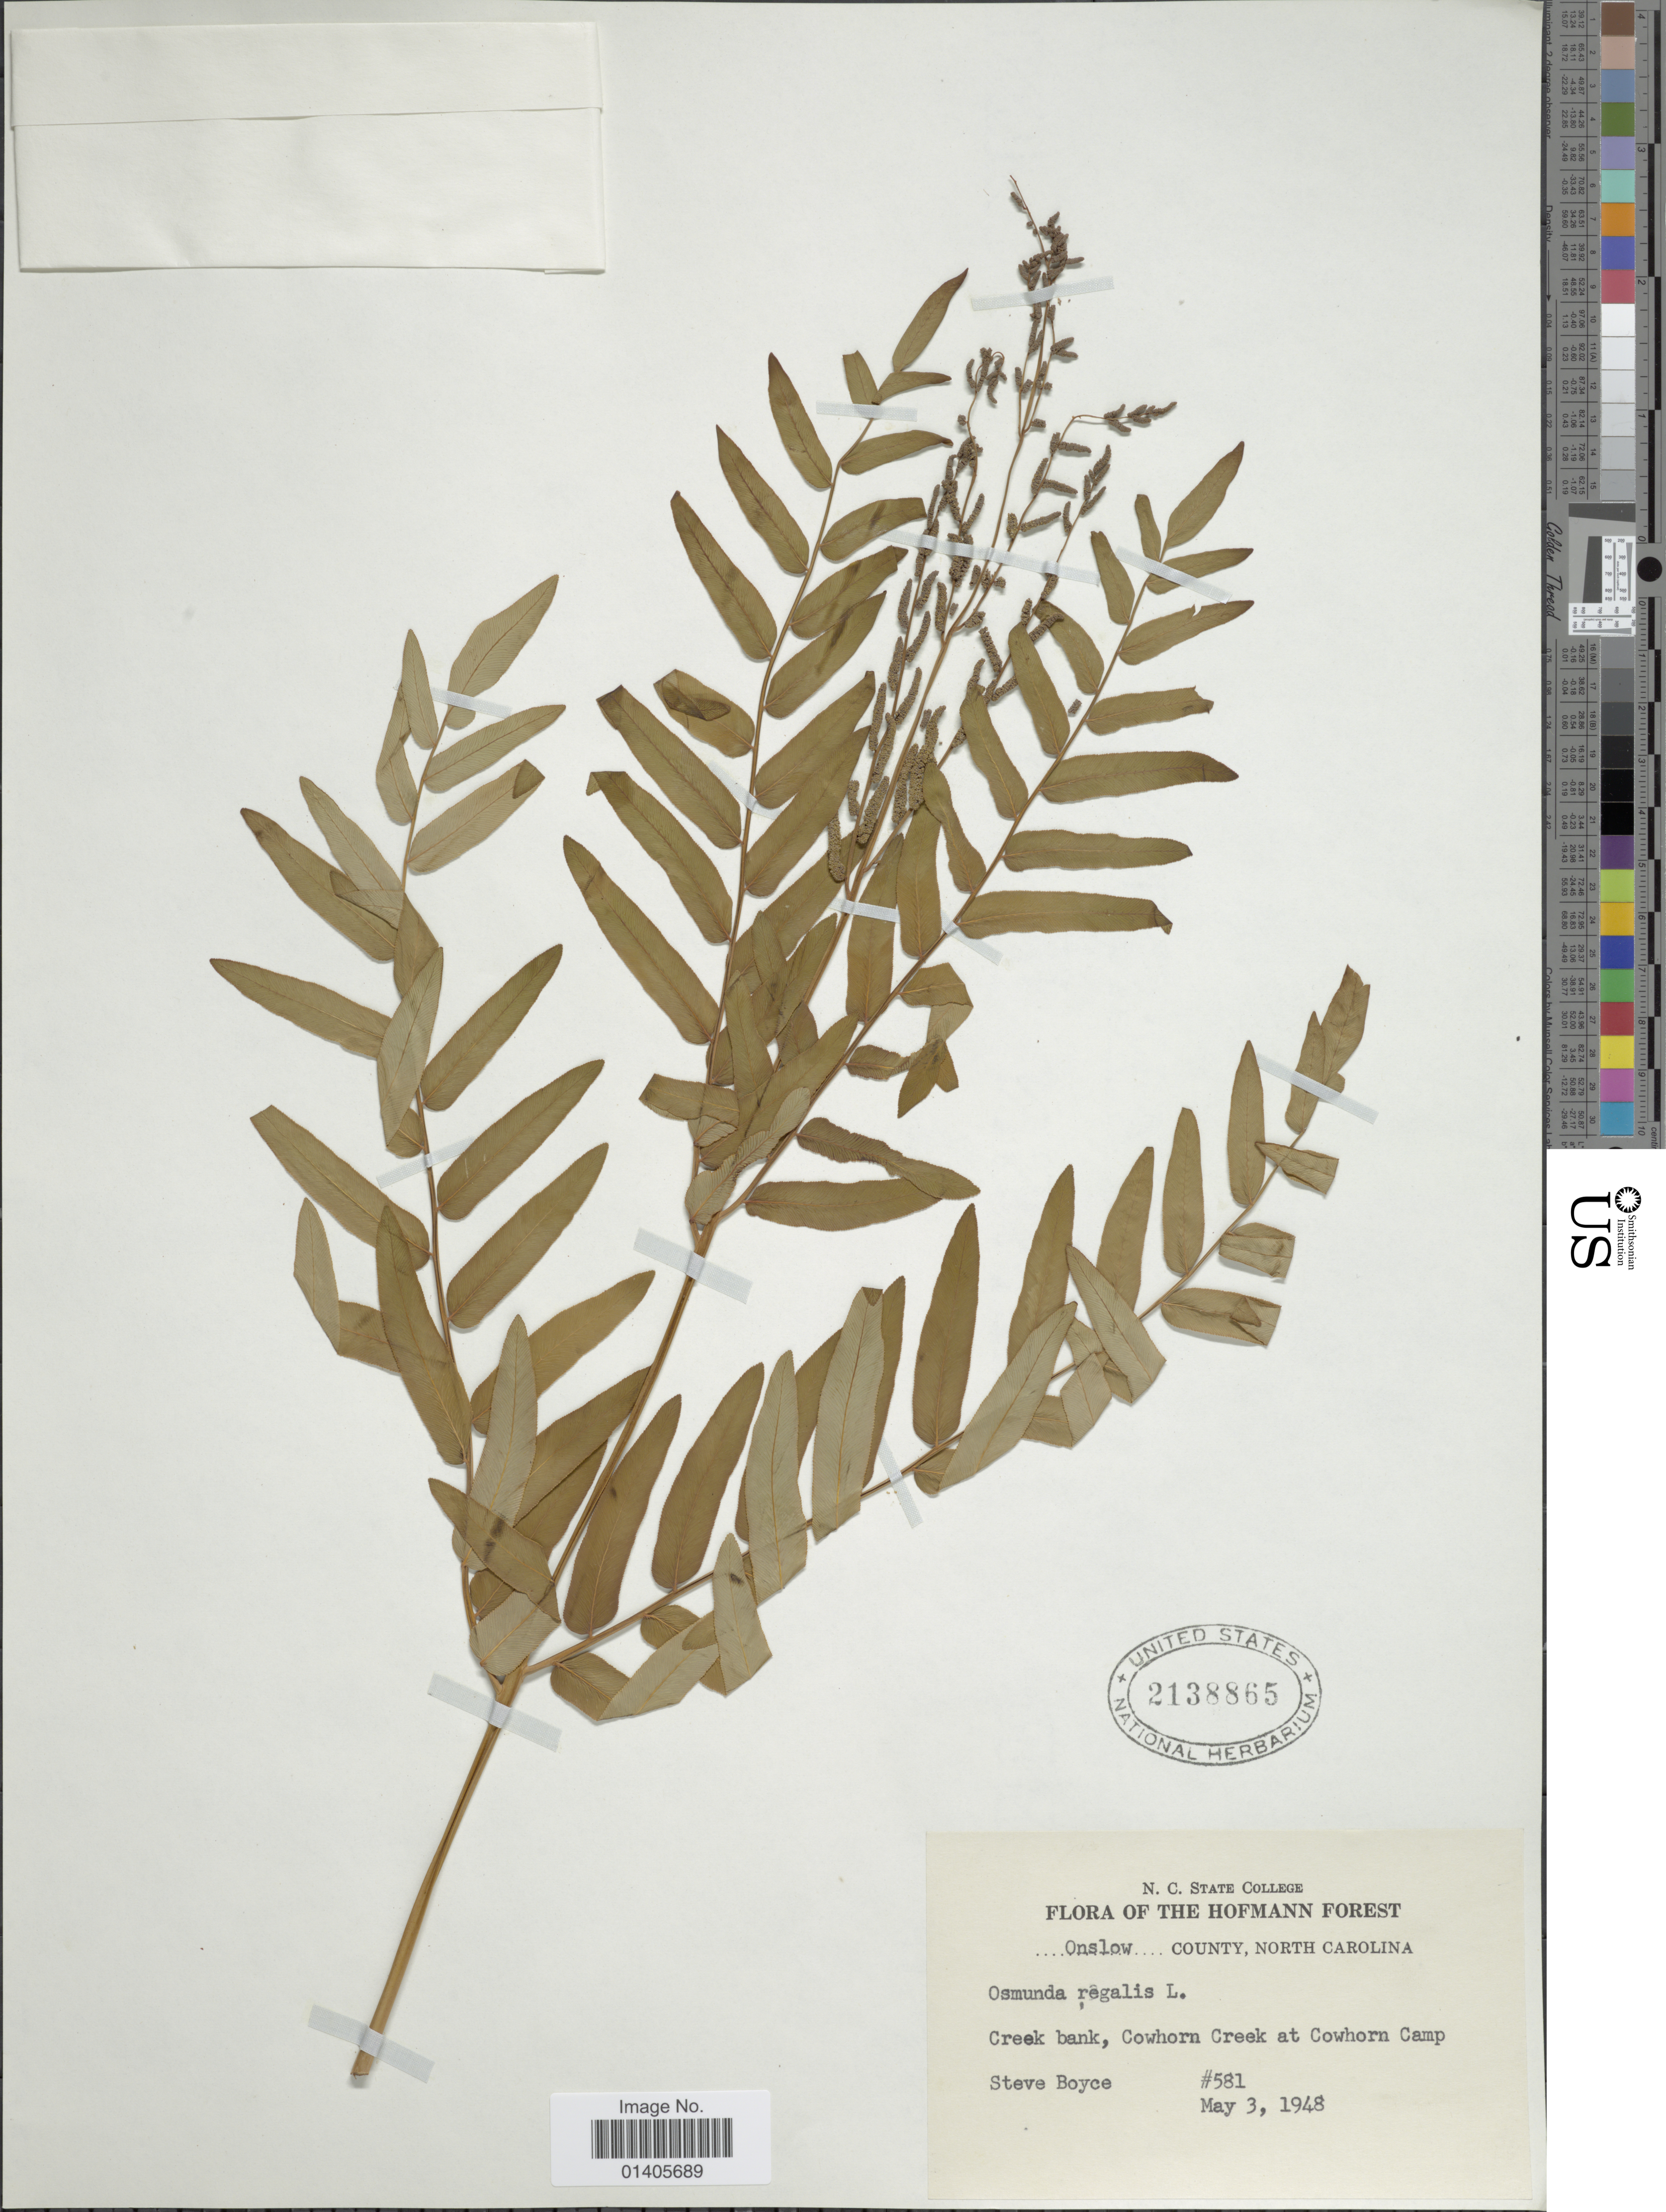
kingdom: Plantae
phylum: Tracheophyta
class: Polypodiopsida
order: Osmundales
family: Osmundaceae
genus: Osmunda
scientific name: Osmunda regalis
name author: L.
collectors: S. Boyce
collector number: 581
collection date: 1948-05-03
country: United States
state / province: North Carolina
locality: Onslow County, Creek Bank, Cowhorn Creek at Cowhorn Camp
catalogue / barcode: US 2138865